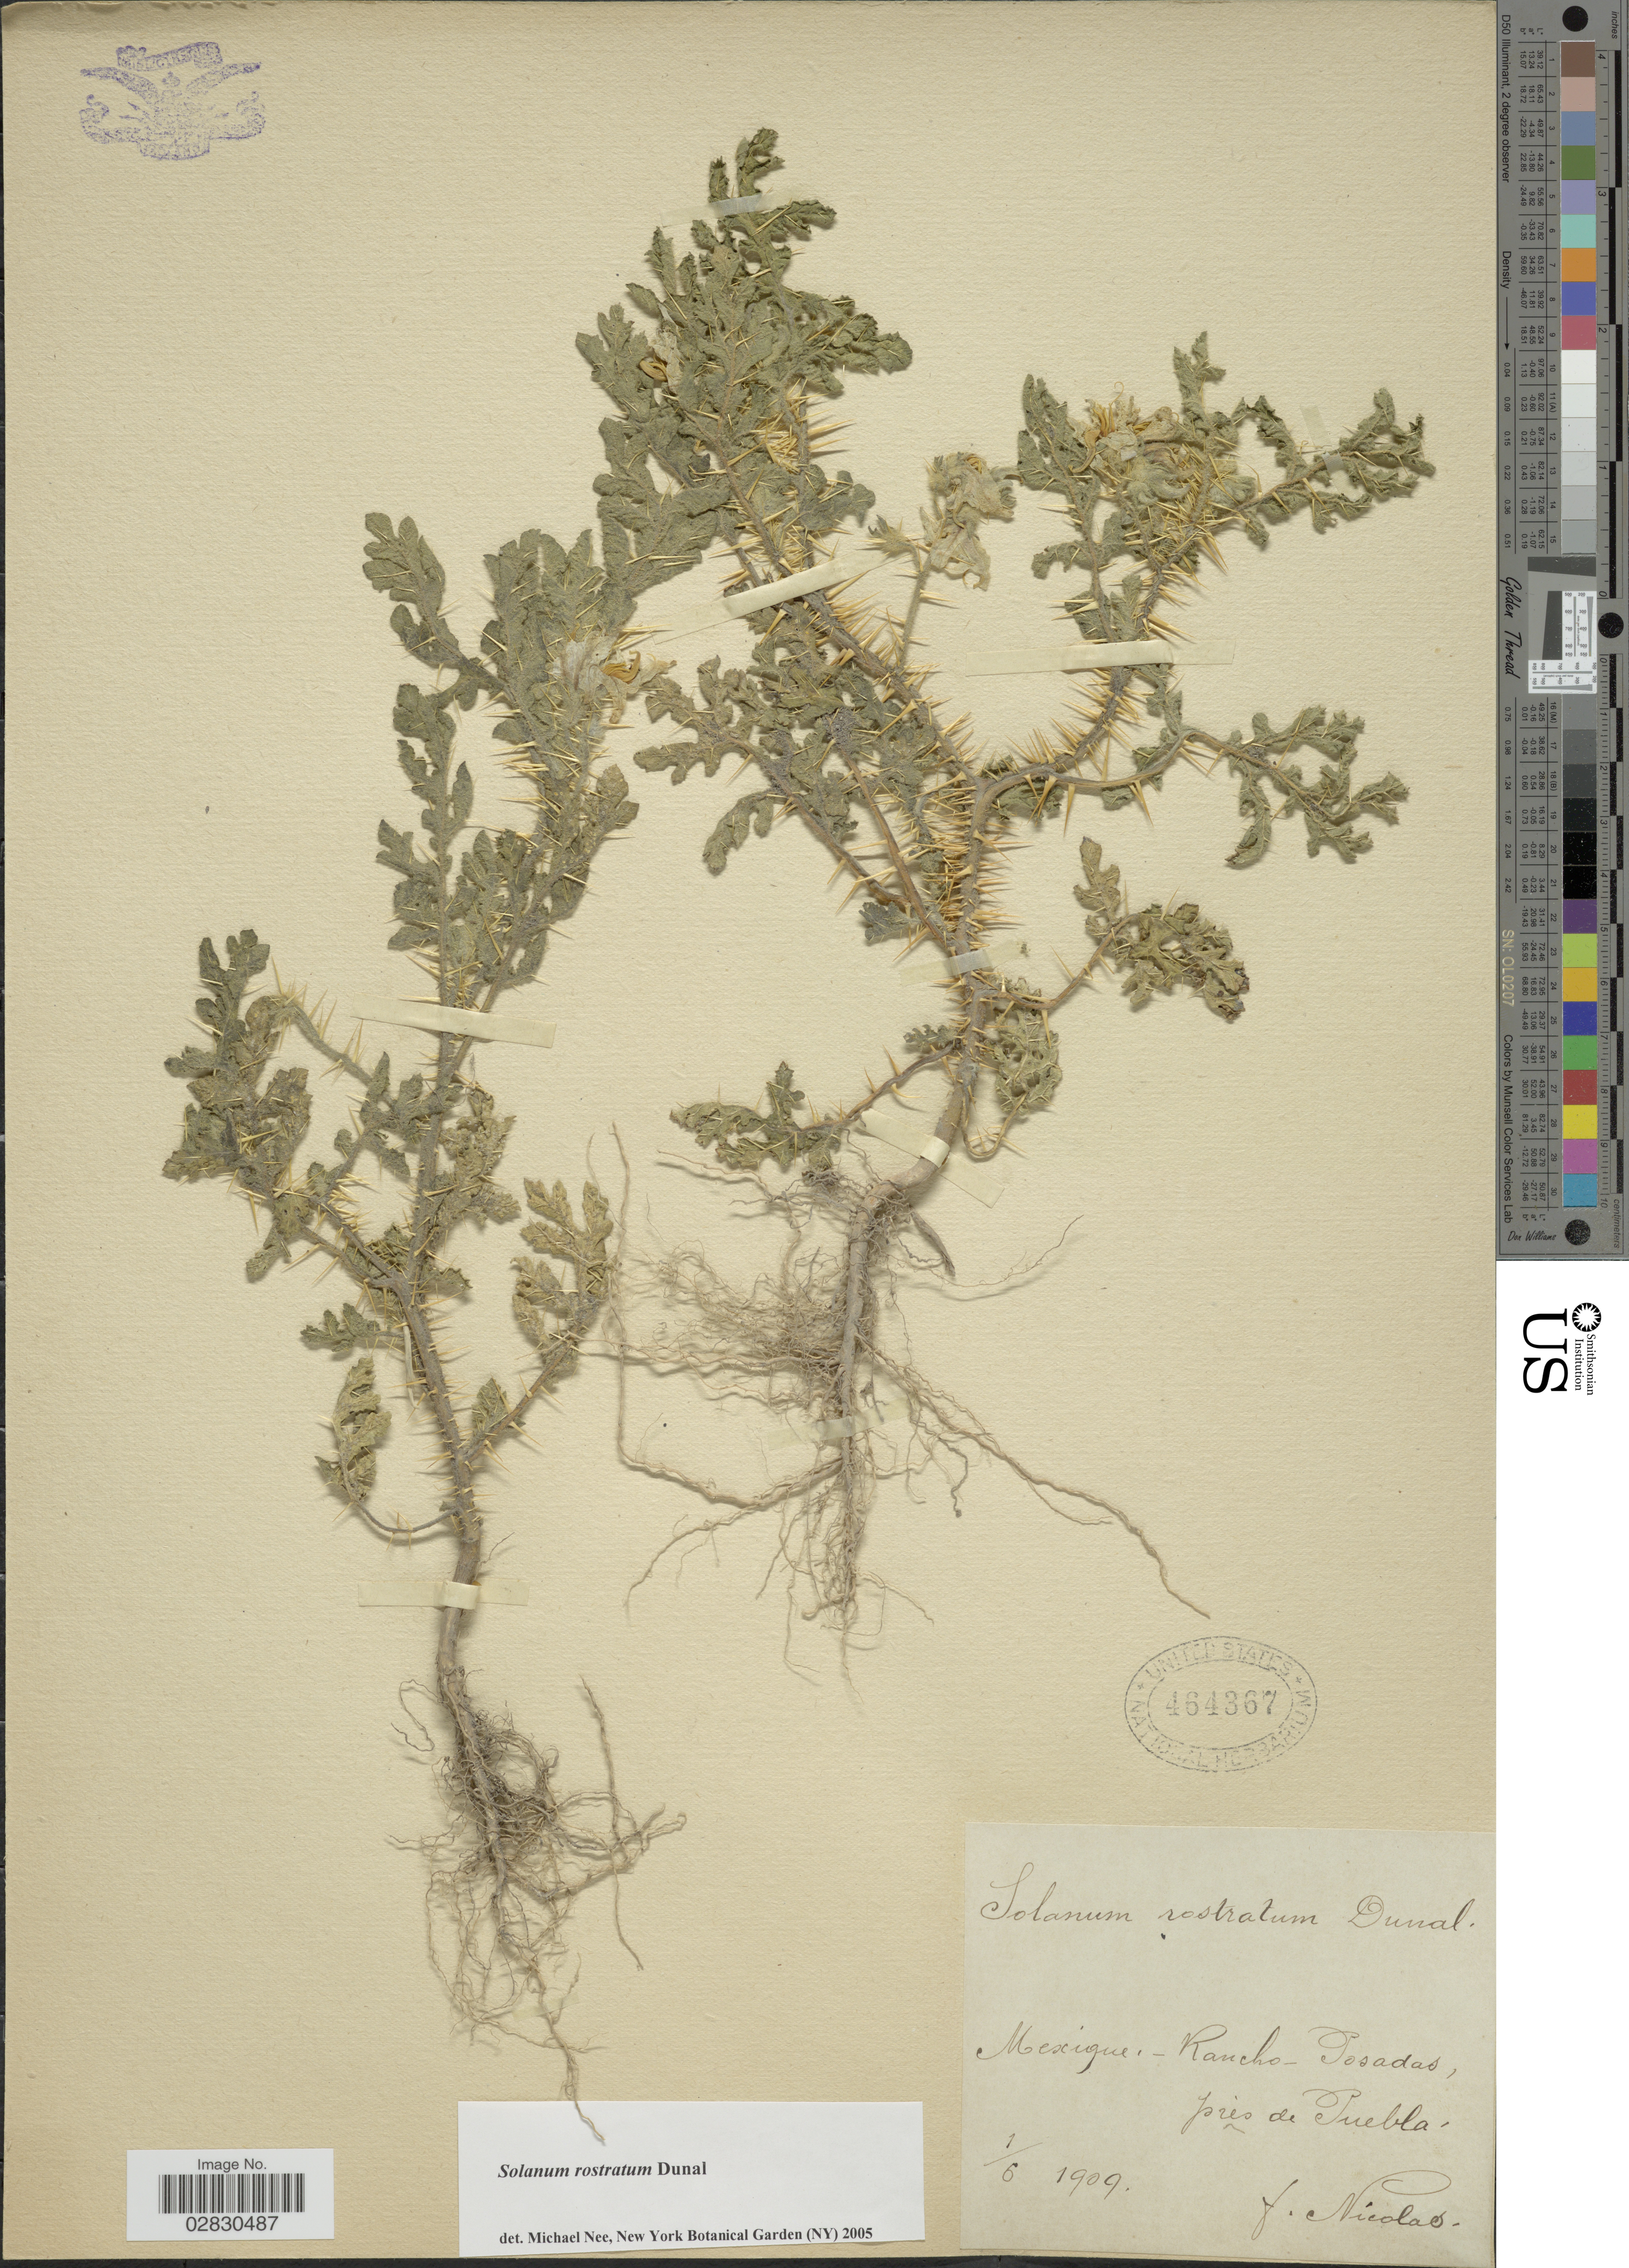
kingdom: Plantae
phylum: Tracheophyta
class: Magnoliopsida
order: Solanales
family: Solanaceae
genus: Solanum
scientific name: Solanum rostratum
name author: Dunal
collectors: F. Nicolas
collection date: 1909-06-01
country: Mexico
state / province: Puebla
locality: Rancho-Posadas, près de Puebla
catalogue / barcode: US 464367